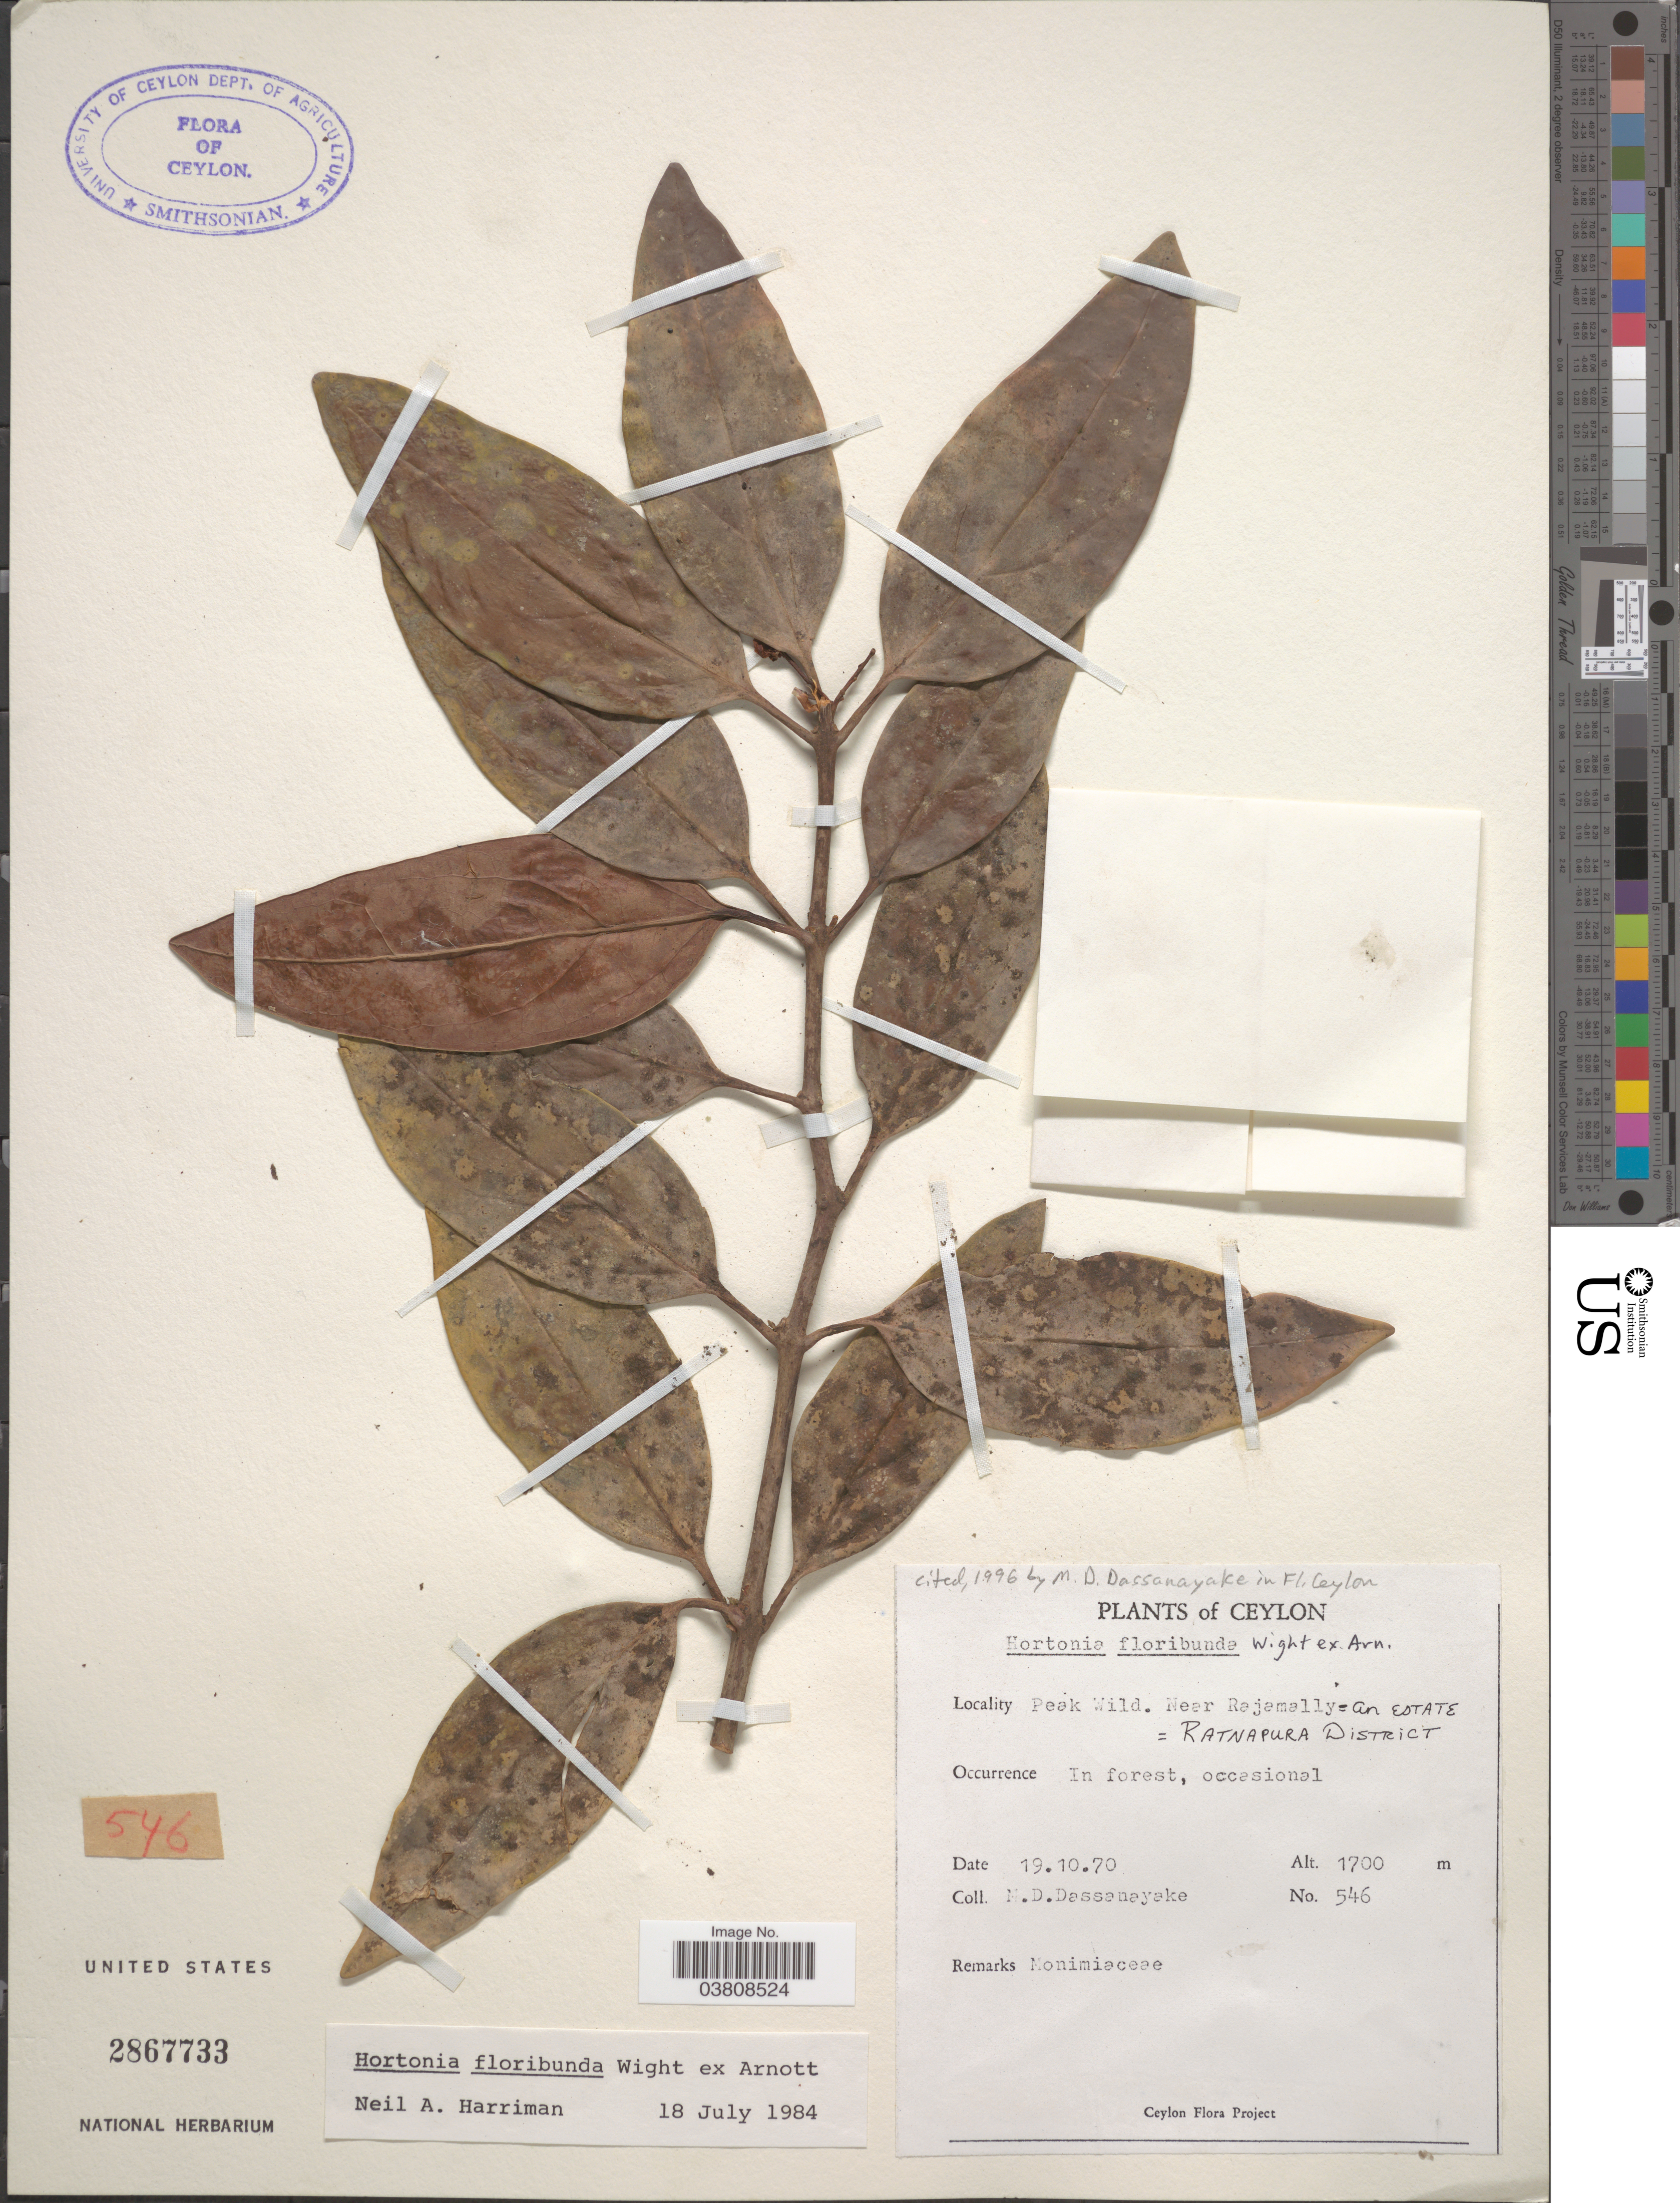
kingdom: Plantae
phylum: Tracheophyta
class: Magnoliopsida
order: Laurales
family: Monimiaceae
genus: Hortonia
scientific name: Hortonia floribunda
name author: Wight ex Arn.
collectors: M. D. Dassanayake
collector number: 546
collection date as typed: Transcribed d/m/y: 19/10/70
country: Sri Lanka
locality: Ceylon. Peak Wild. Near Rajamally = An estate = Ratnapura District.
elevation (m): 1700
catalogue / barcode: US 2867733